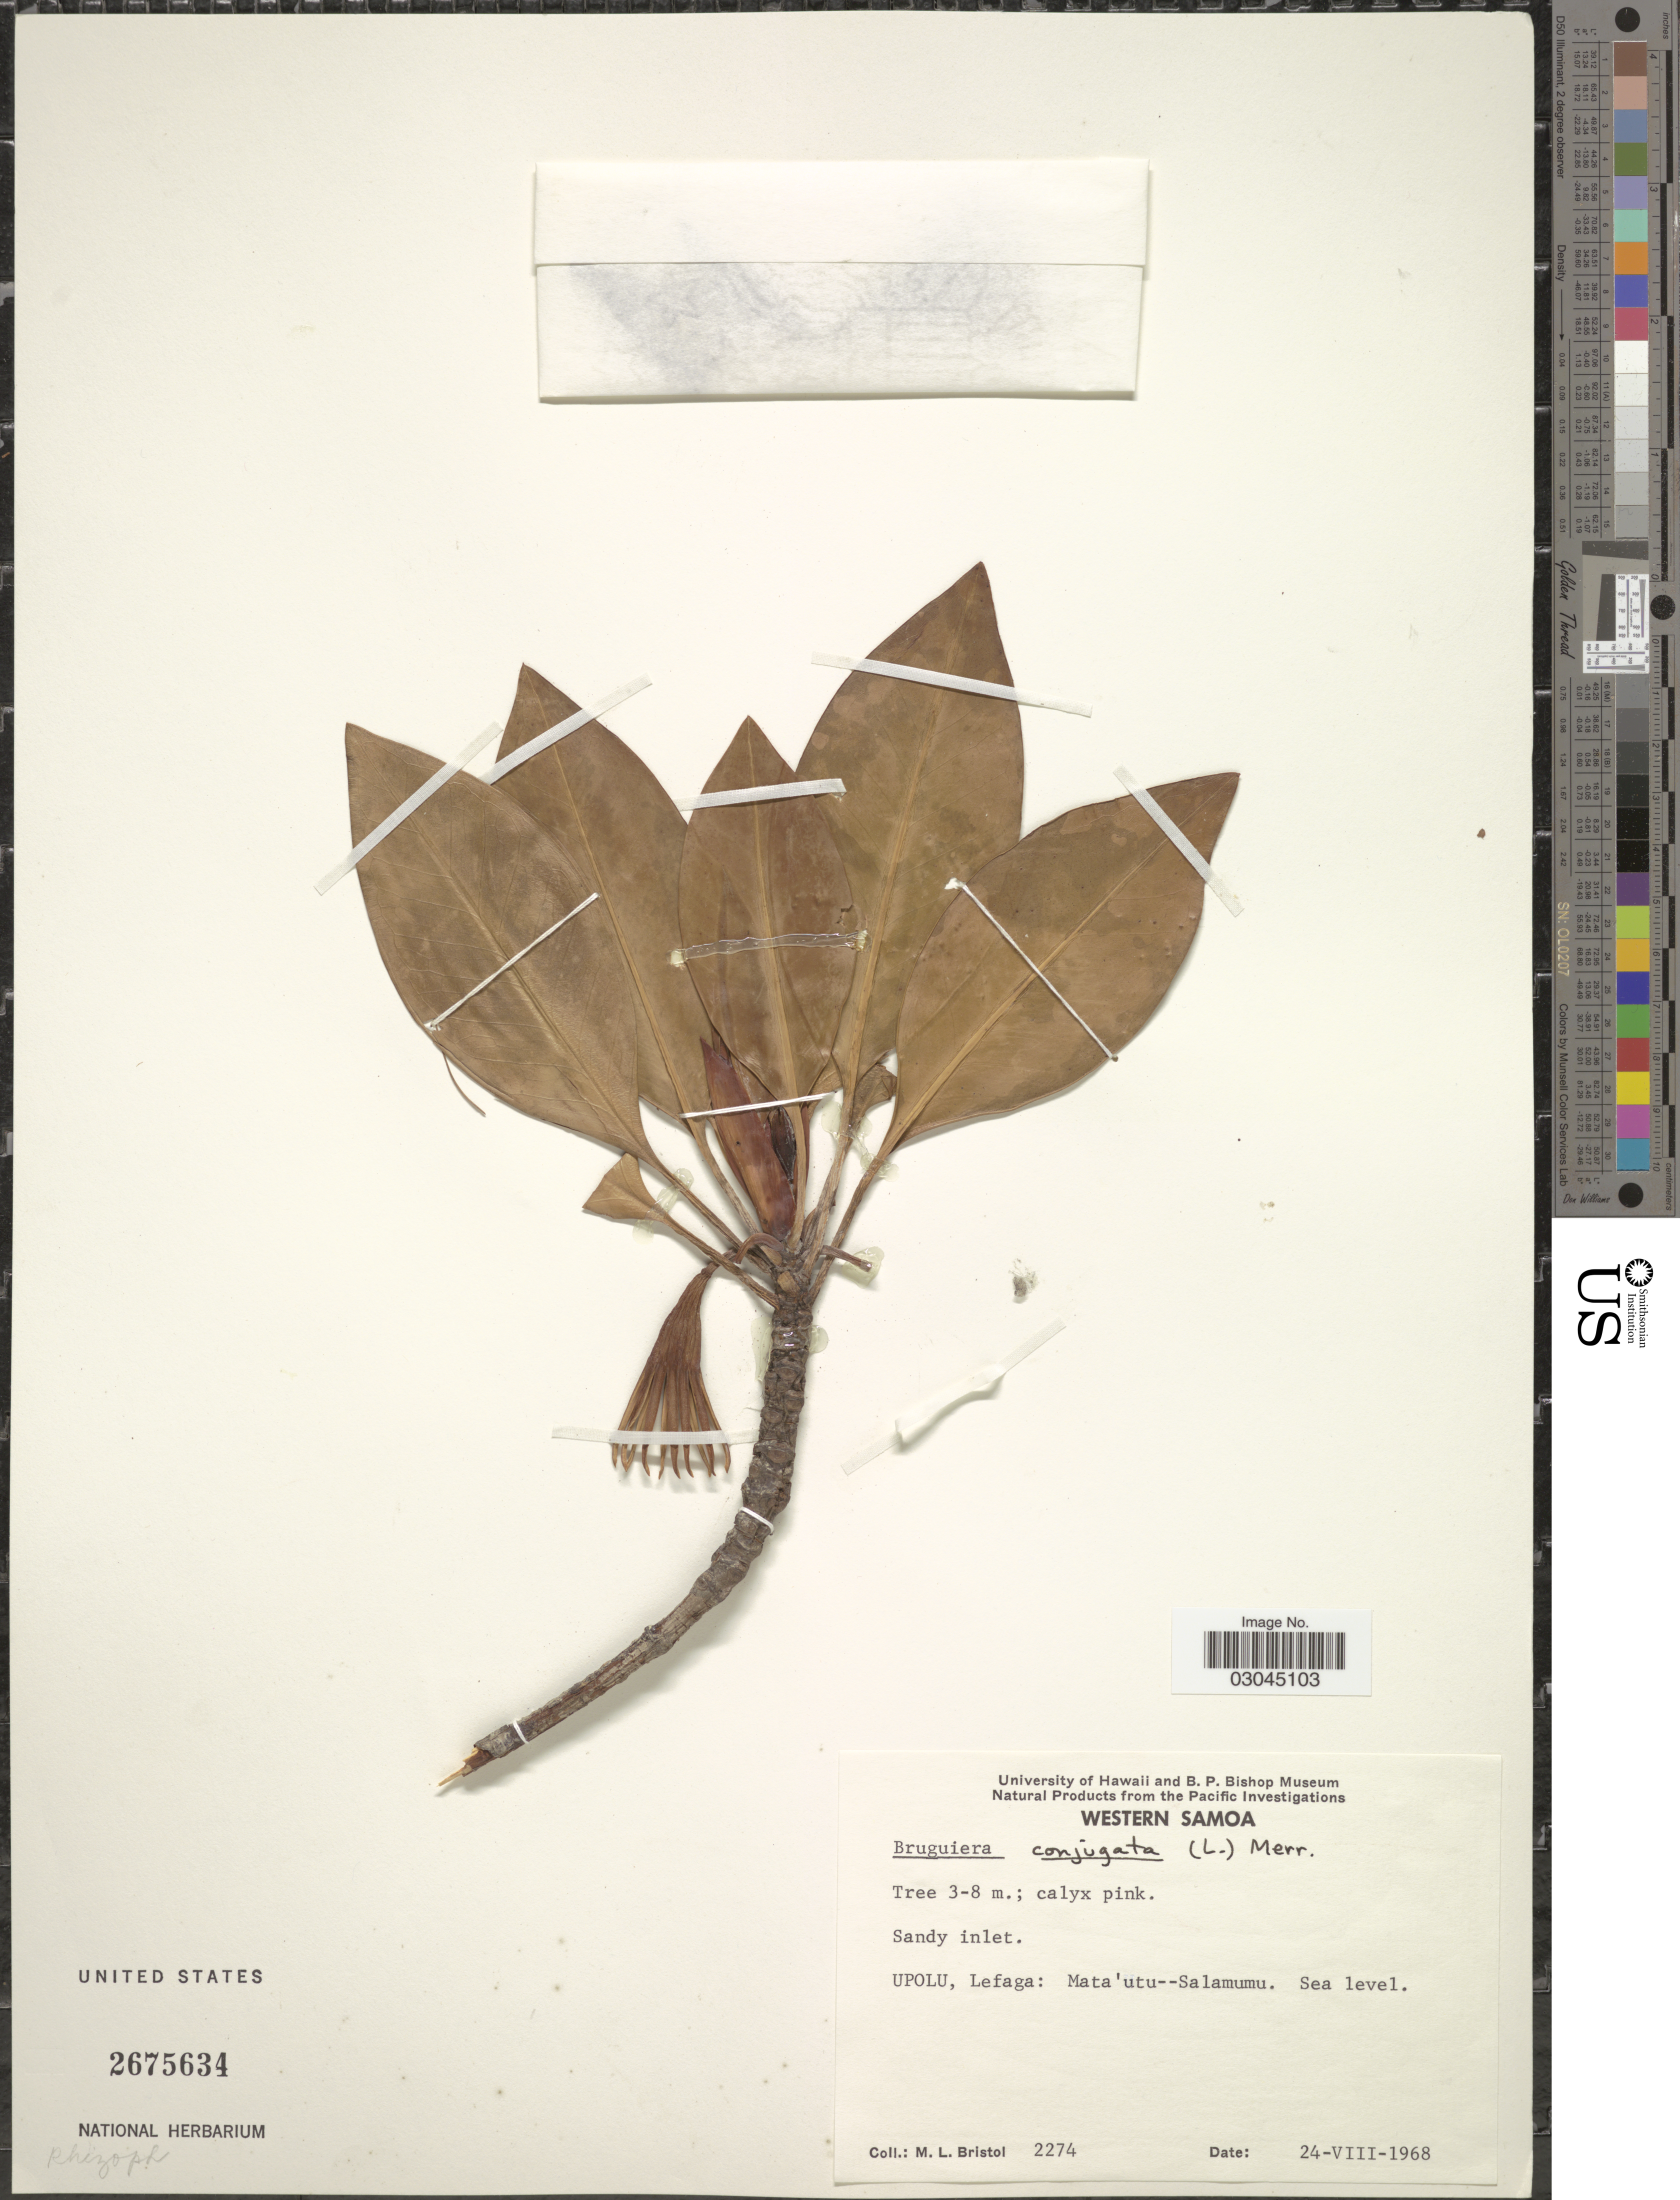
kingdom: Plantae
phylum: Tracheophyta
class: Magnoliopsida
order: Malpighiales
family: Rhizophoraceae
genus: Bruguiera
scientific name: Bruguiera gymnorhiza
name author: (L.) Savigny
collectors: M. L. Bristol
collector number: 2274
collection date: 1968-08-24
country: Samoa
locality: Upolu, Lefaga: Mata'utu--Salamumu.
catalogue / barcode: US 2675634